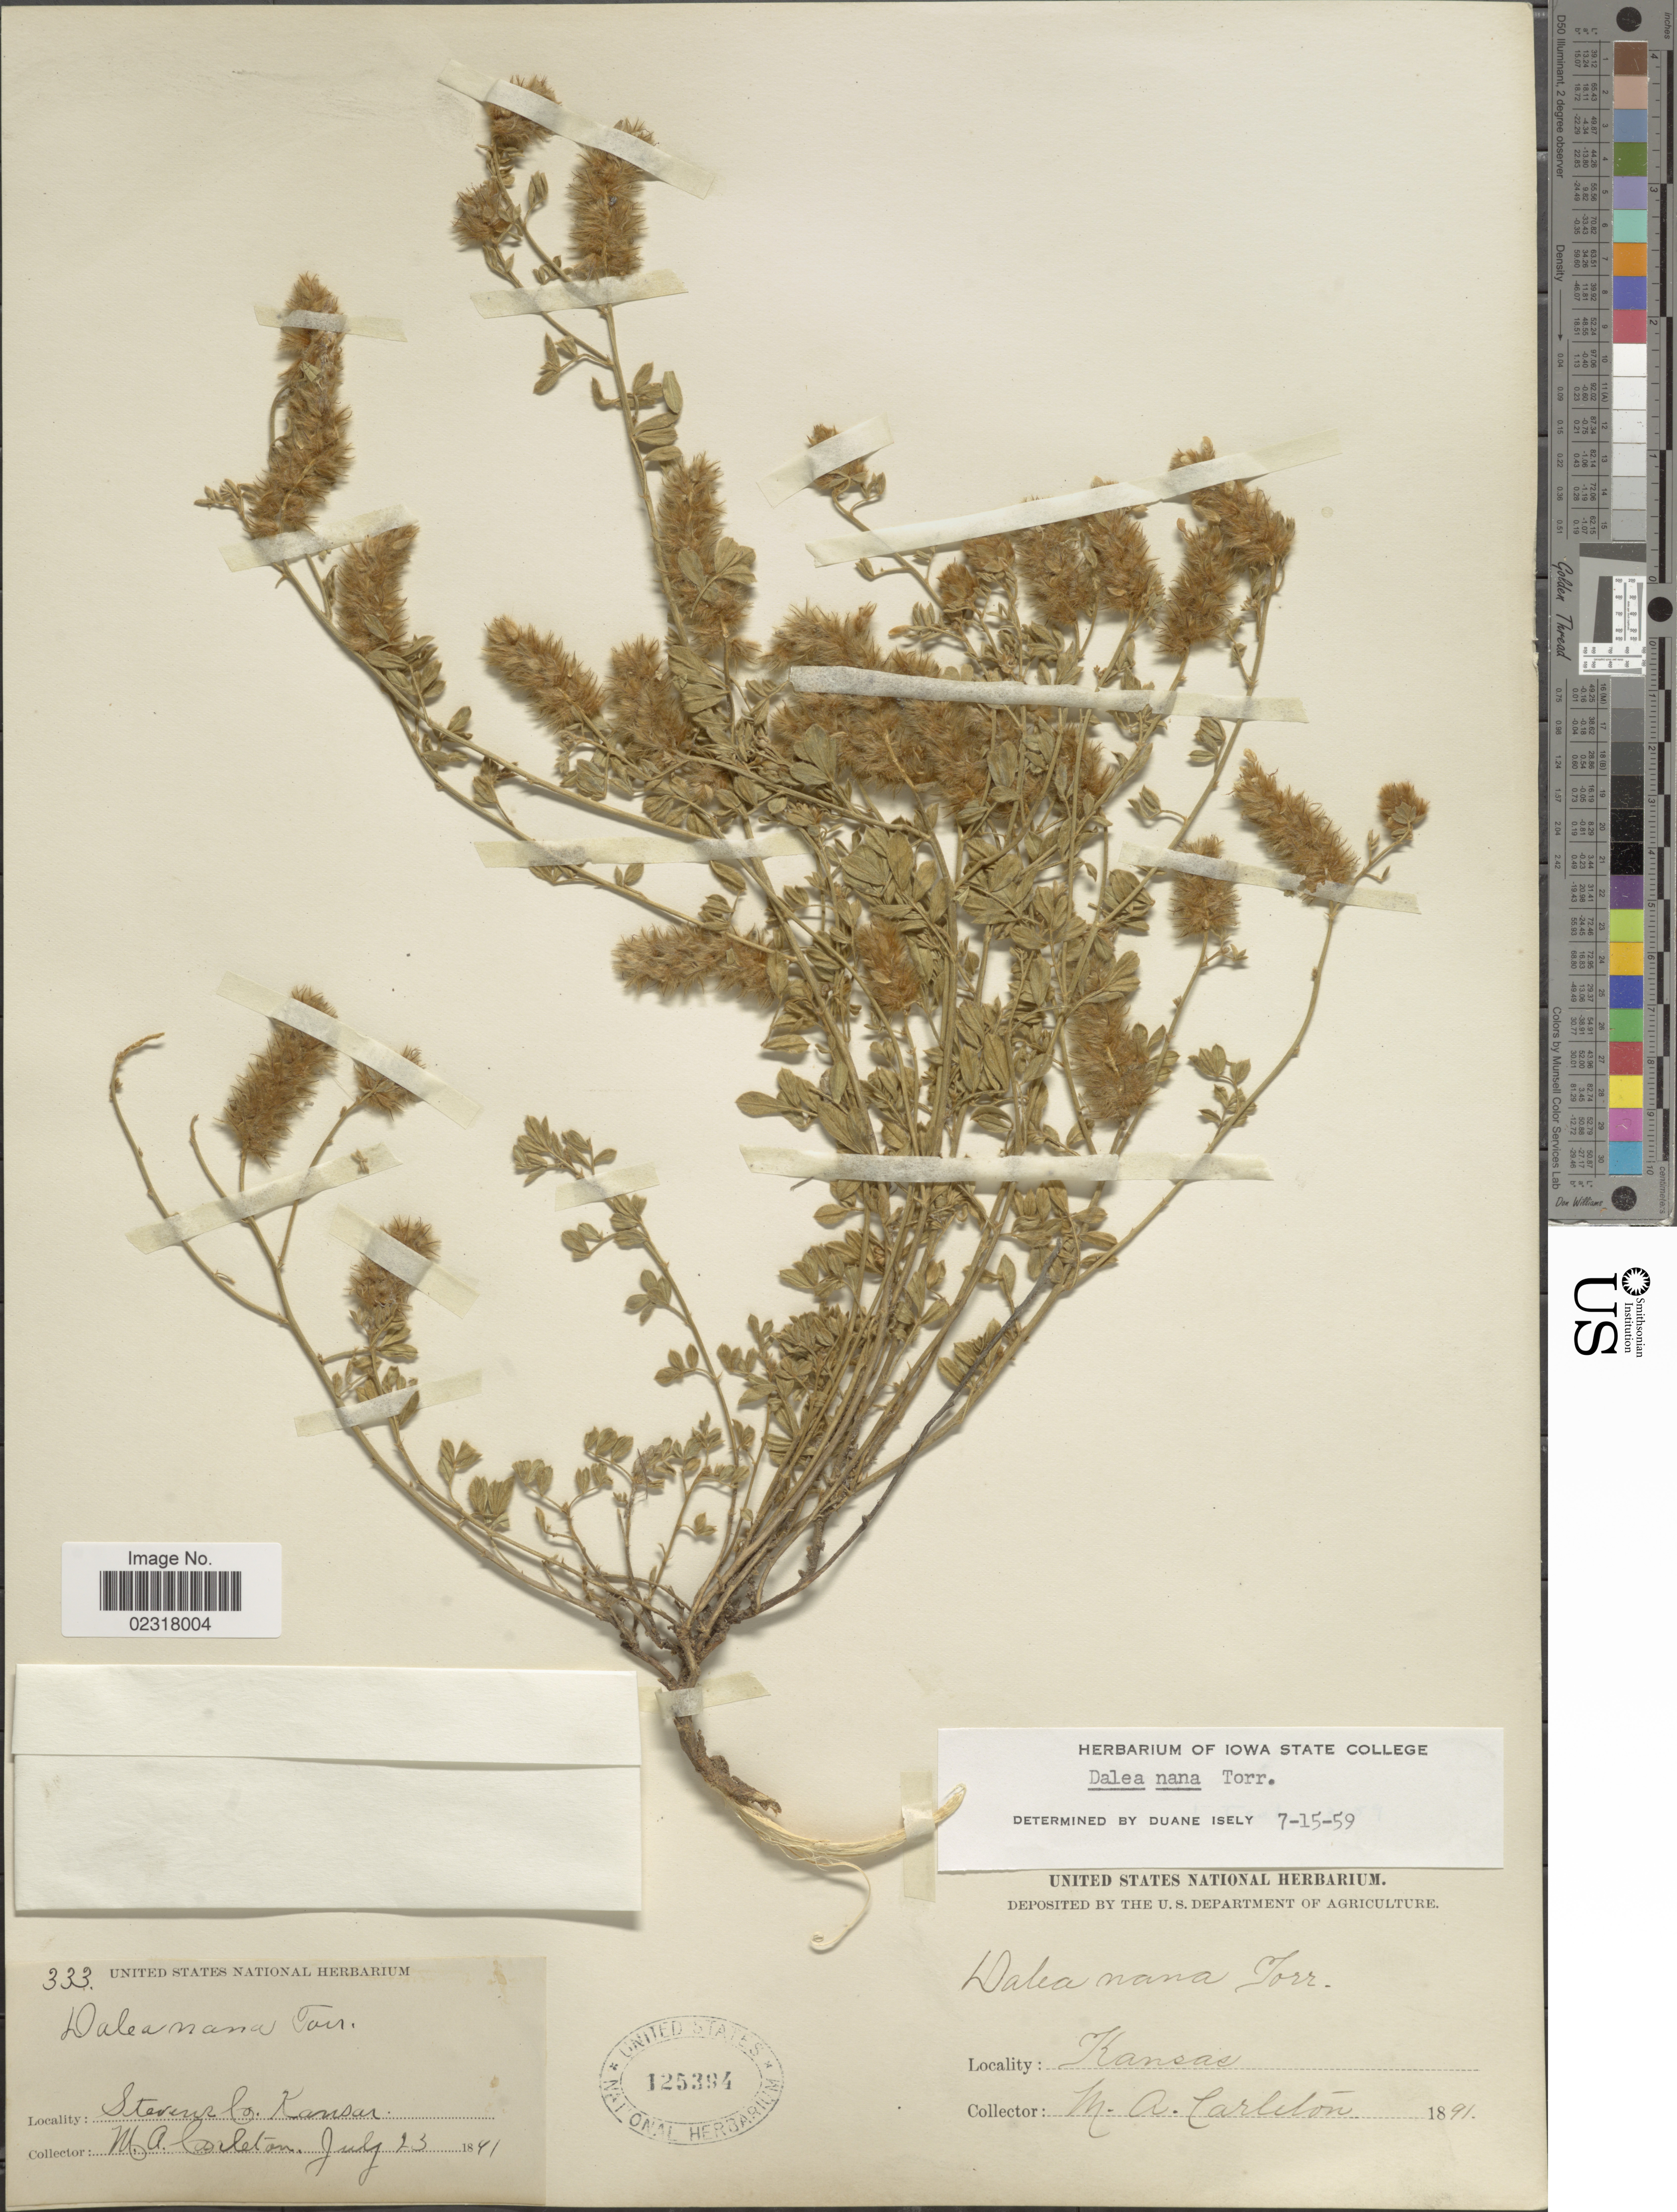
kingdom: Plantae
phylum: Tracheophyta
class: Magnoliopsida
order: Fabales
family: Fabaceae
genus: Dalea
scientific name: Dalea nana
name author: Torr. & A. Gray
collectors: M. A. Carleton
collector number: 333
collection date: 1891-07-23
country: United States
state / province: Kansas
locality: Stevens Co.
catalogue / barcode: US 125394